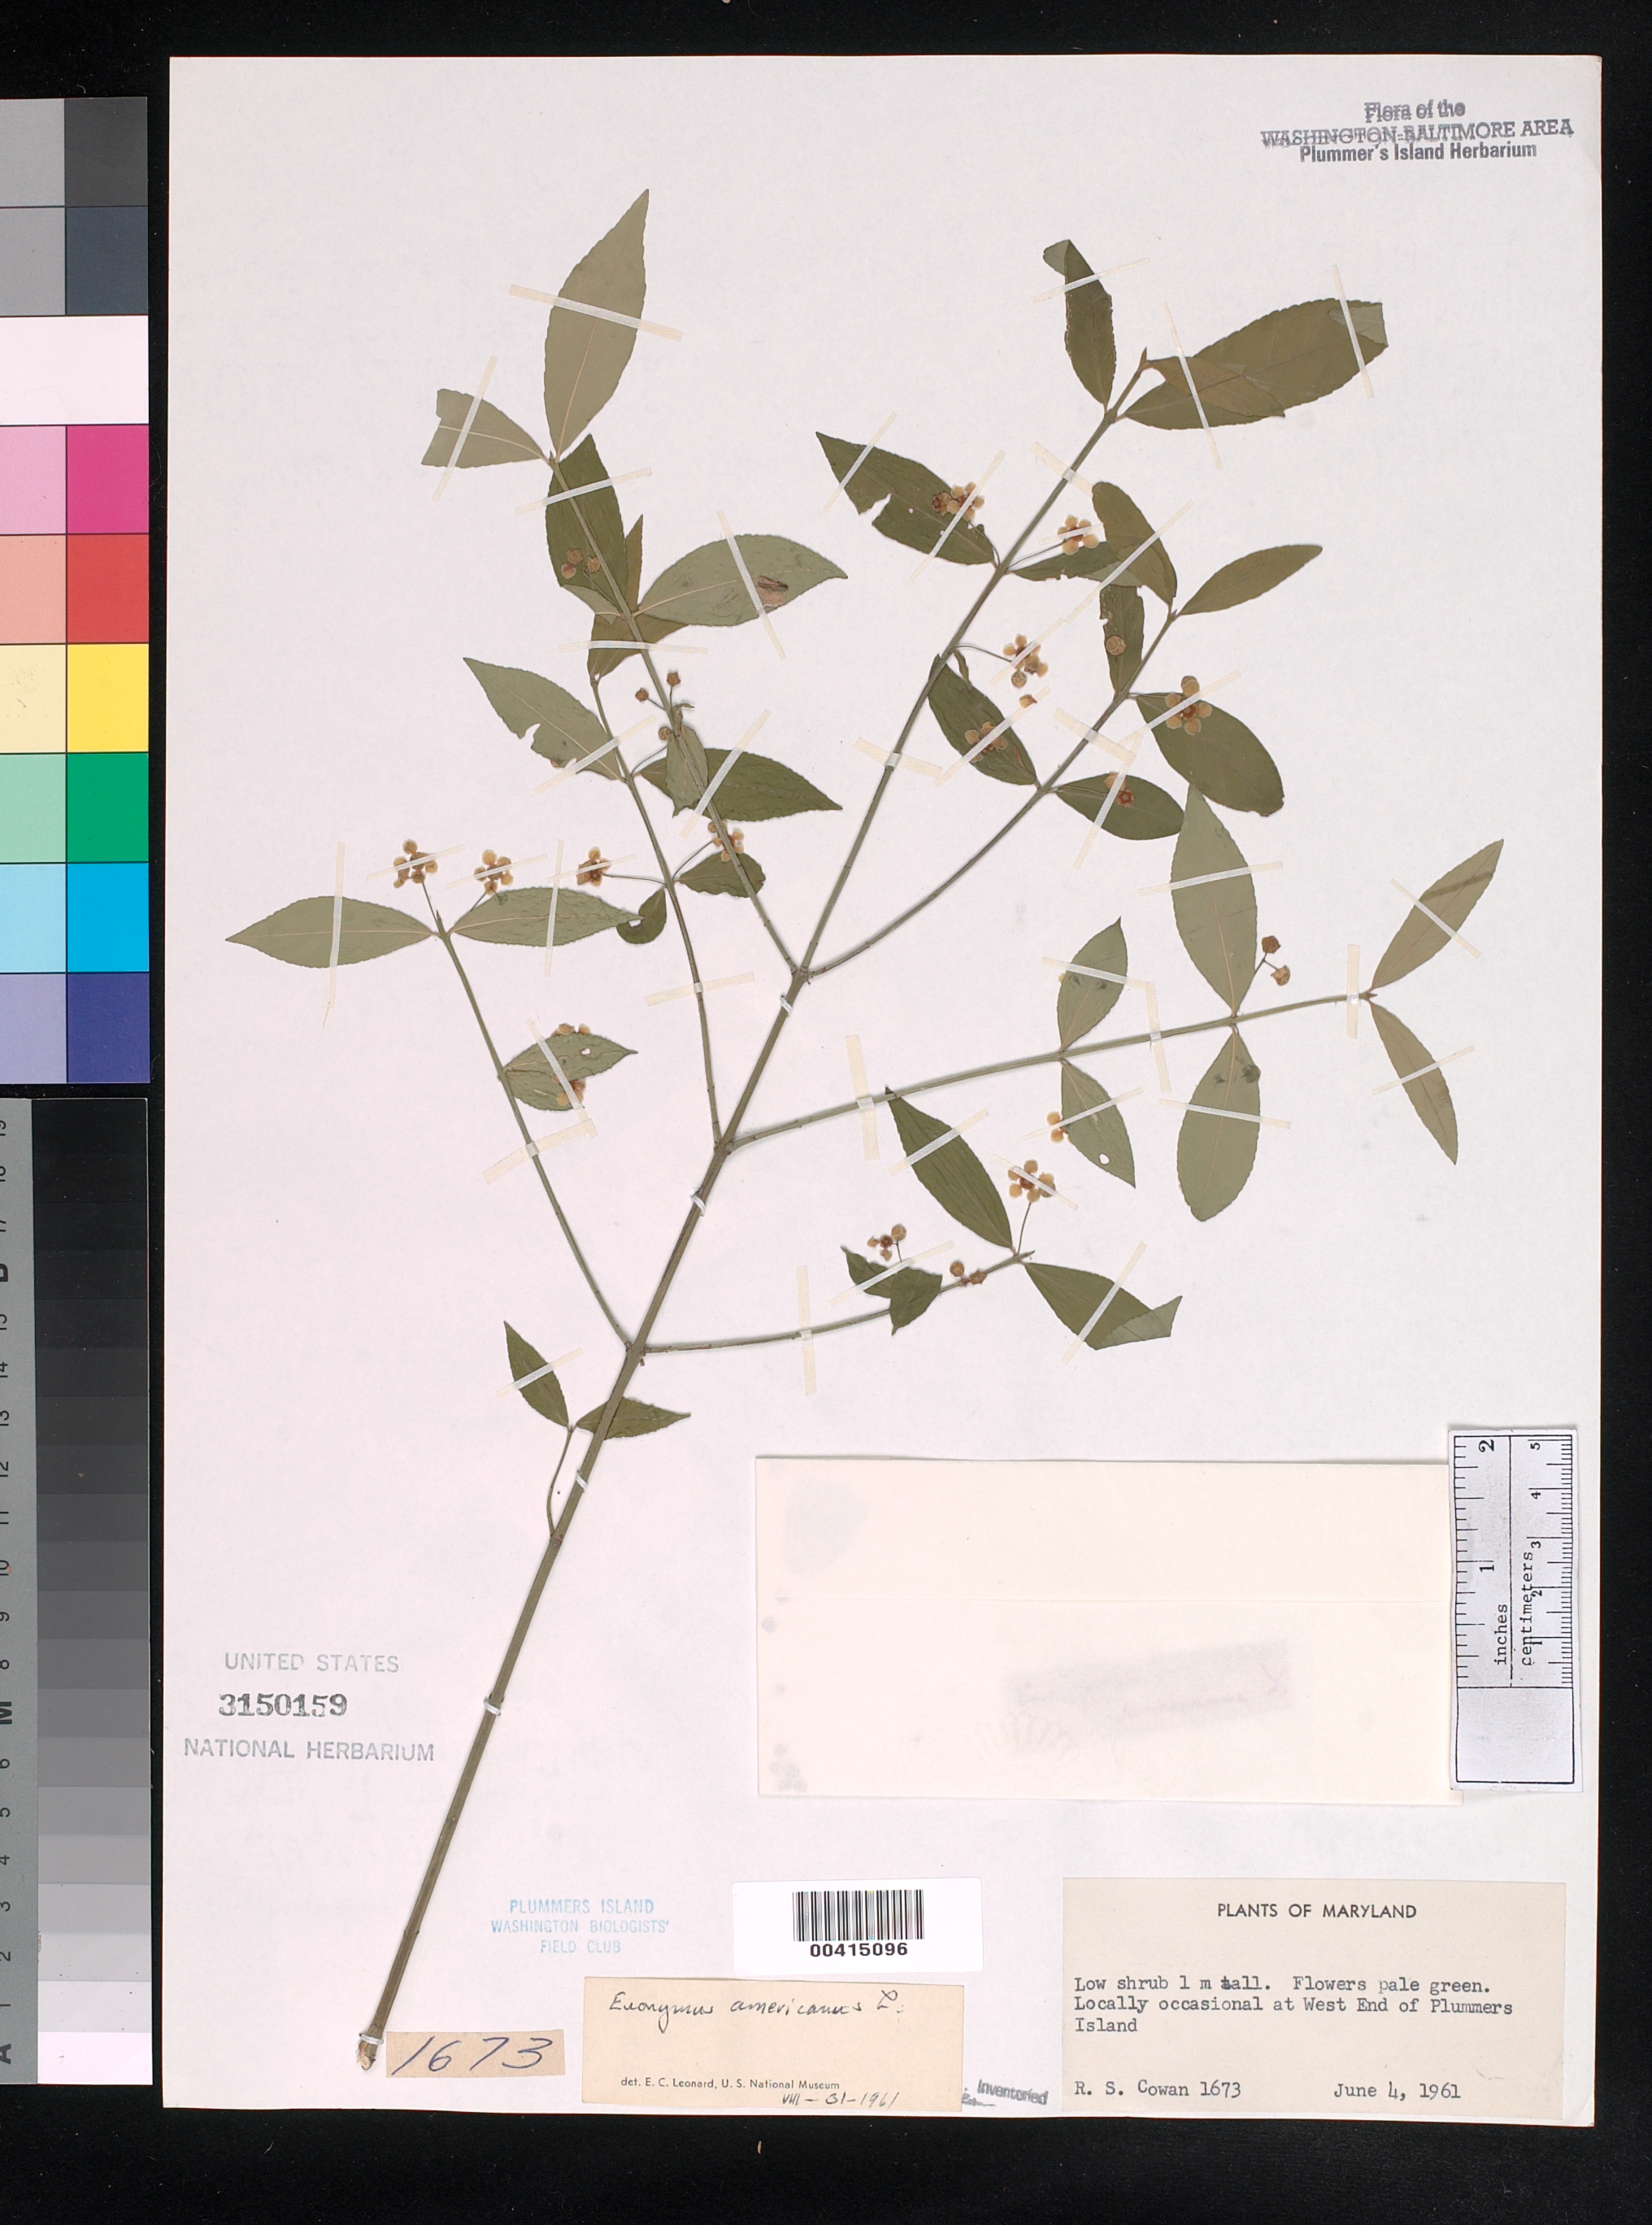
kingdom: Plantae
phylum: Tracheophyta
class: Magnoliopsida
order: Celastrales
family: Celastraceae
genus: Euonymus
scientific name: Euonymus americanus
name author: L.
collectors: R. S. Cowan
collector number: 1673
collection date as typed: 04 Jun 1961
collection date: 1961-06-04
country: United States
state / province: Maryland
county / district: Montgomery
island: Plummers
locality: Plummer's Island; west end C. & O. Canal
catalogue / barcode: US 3150159